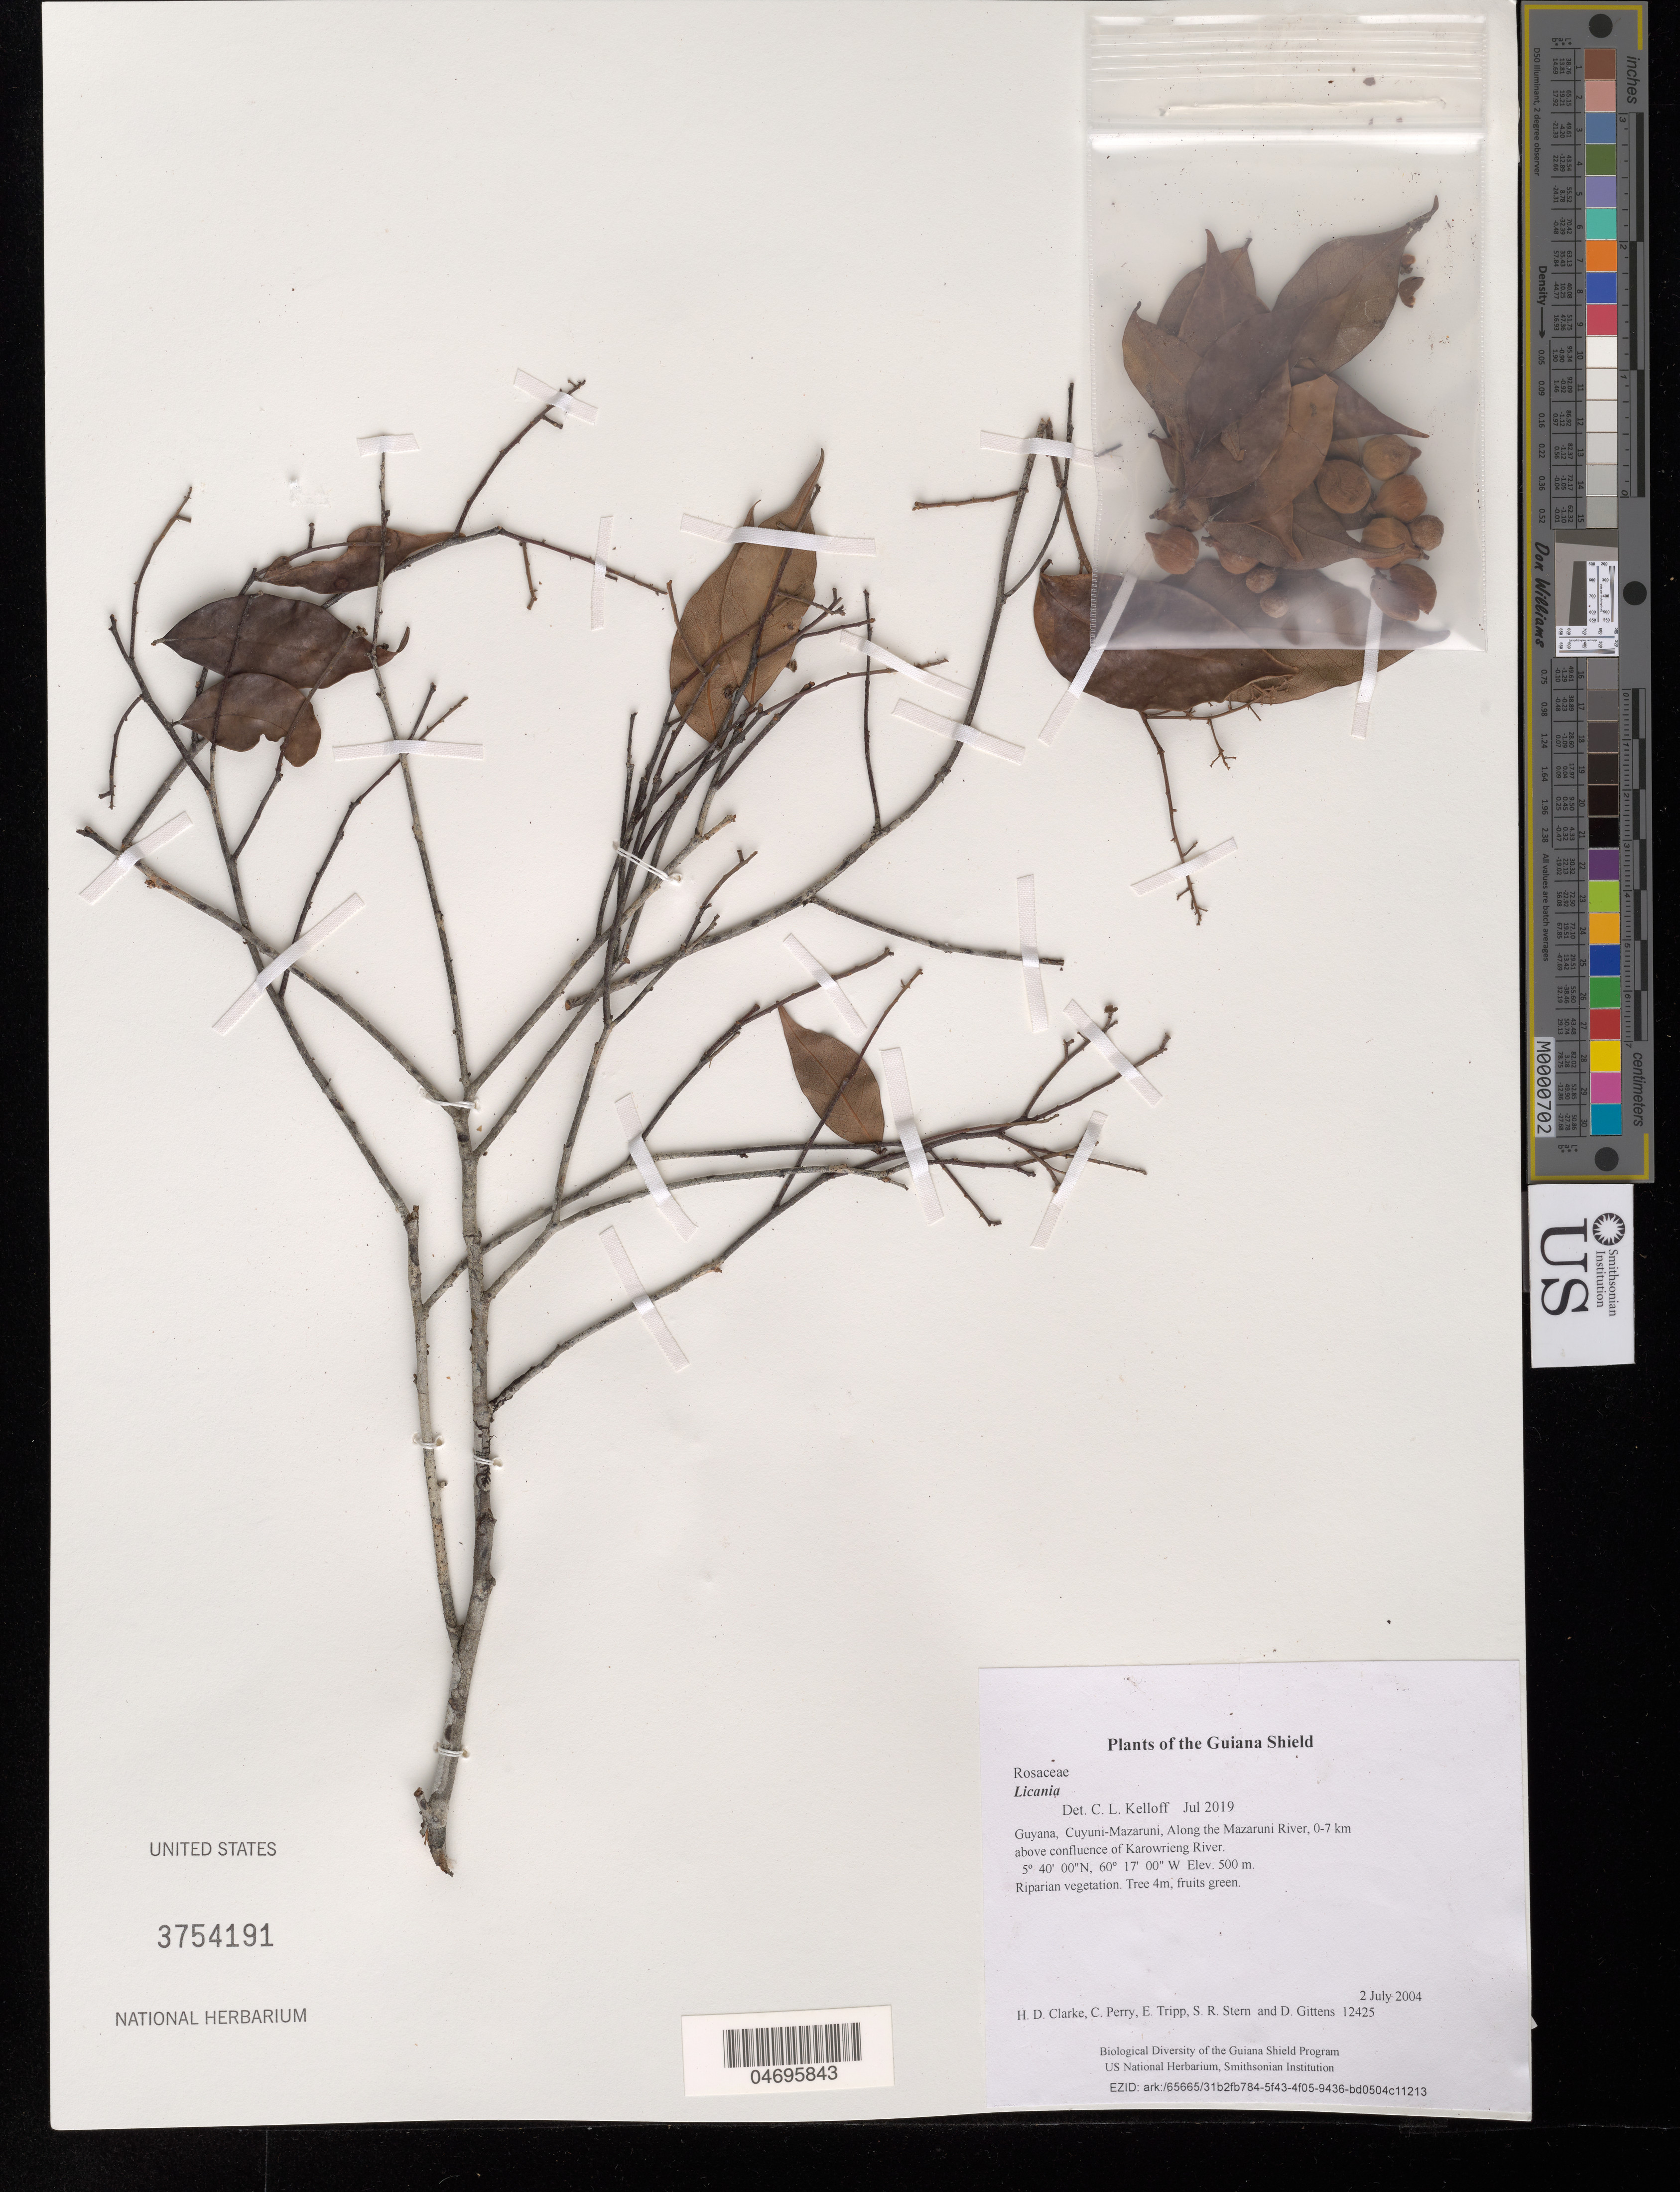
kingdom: Plantae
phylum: Tracheophyta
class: Magnoliopsida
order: Malpighiales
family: Chrysobalanaceae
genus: Licania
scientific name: Licania sp.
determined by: Kelloff, C. L.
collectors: H. D. Clarke, C. Perry, E. Tripp, S. R. Stern & D. Gittens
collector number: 12425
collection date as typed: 2 July 2004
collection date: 2004-07-02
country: Guyana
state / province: Cuyuni-Mazaruni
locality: Along the Mazaruni River, 0-7 km above confluence of Karowrieng River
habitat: Riparian vegetation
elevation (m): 500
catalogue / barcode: US 3754191